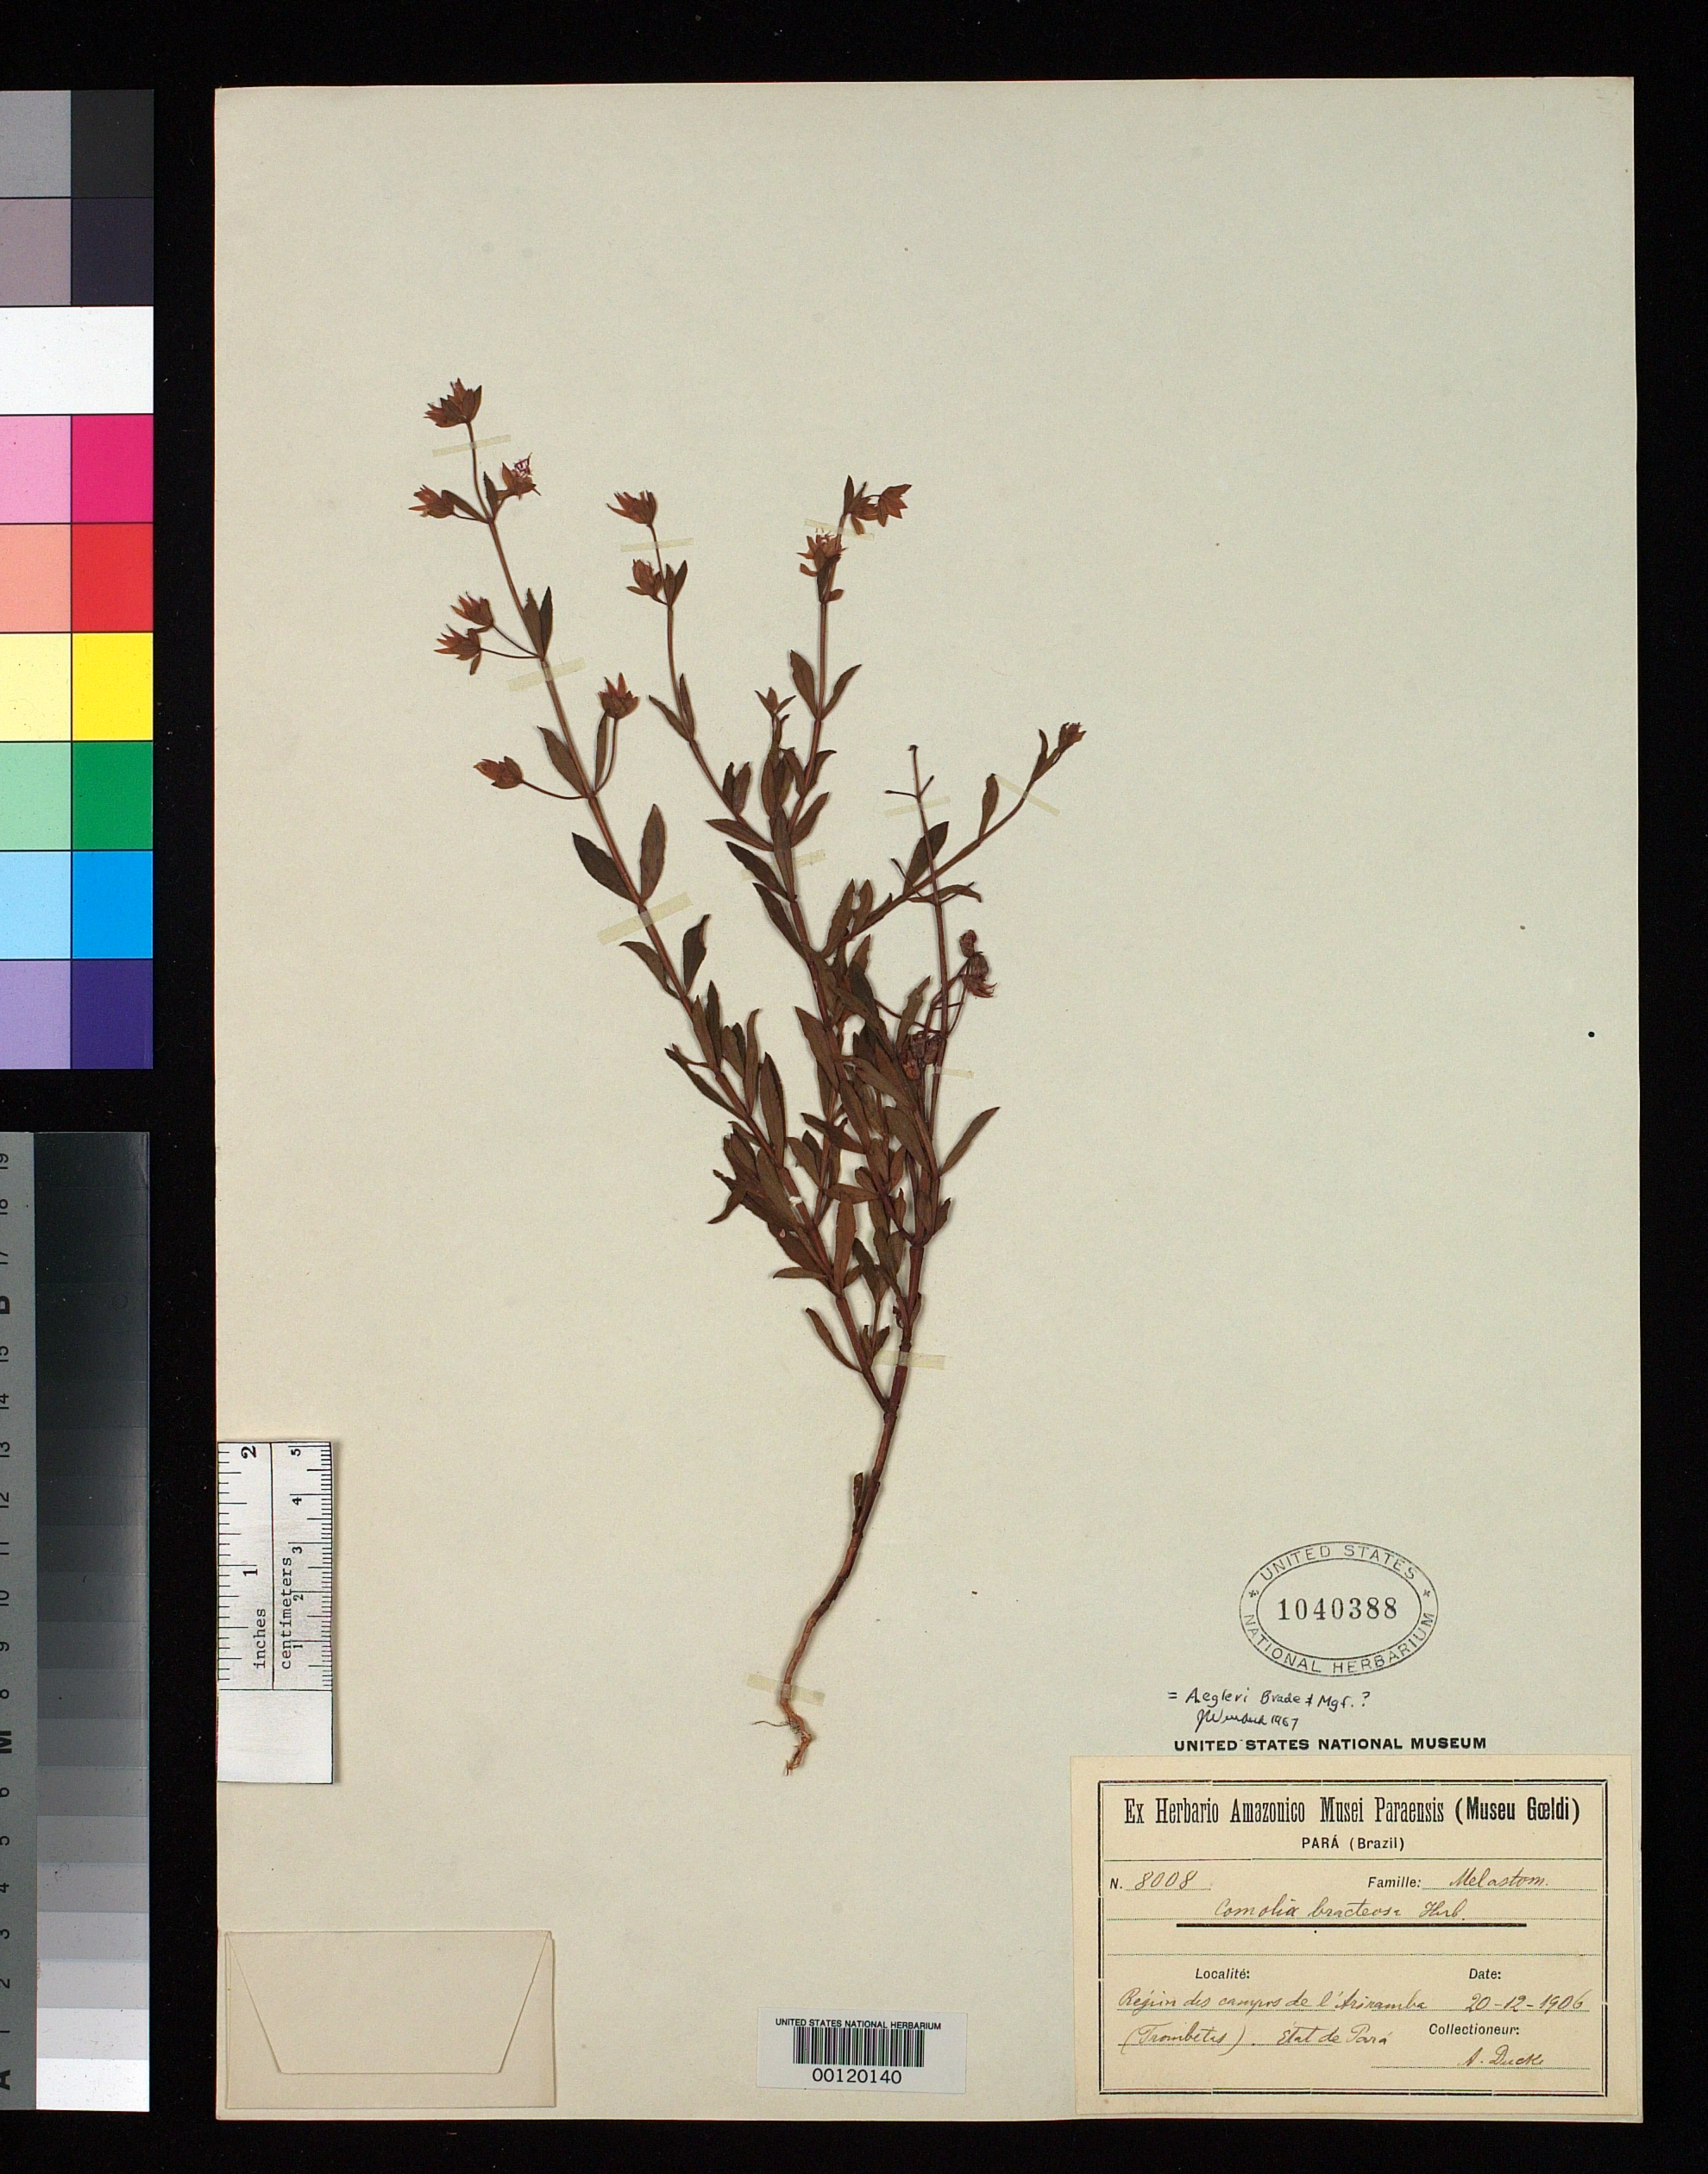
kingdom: Plantae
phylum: Tracheophyta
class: Magnoliopsida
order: Myrtales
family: Melastomataceae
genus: Comolia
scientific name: Comolia bracteosa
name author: Huber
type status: Isotype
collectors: A. Ducke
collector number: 80008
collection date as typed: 20 Dec 1906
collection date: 1906-12-20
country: Brazil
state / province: Pará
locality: Compos de Ariramba.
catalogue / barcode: US 1040388